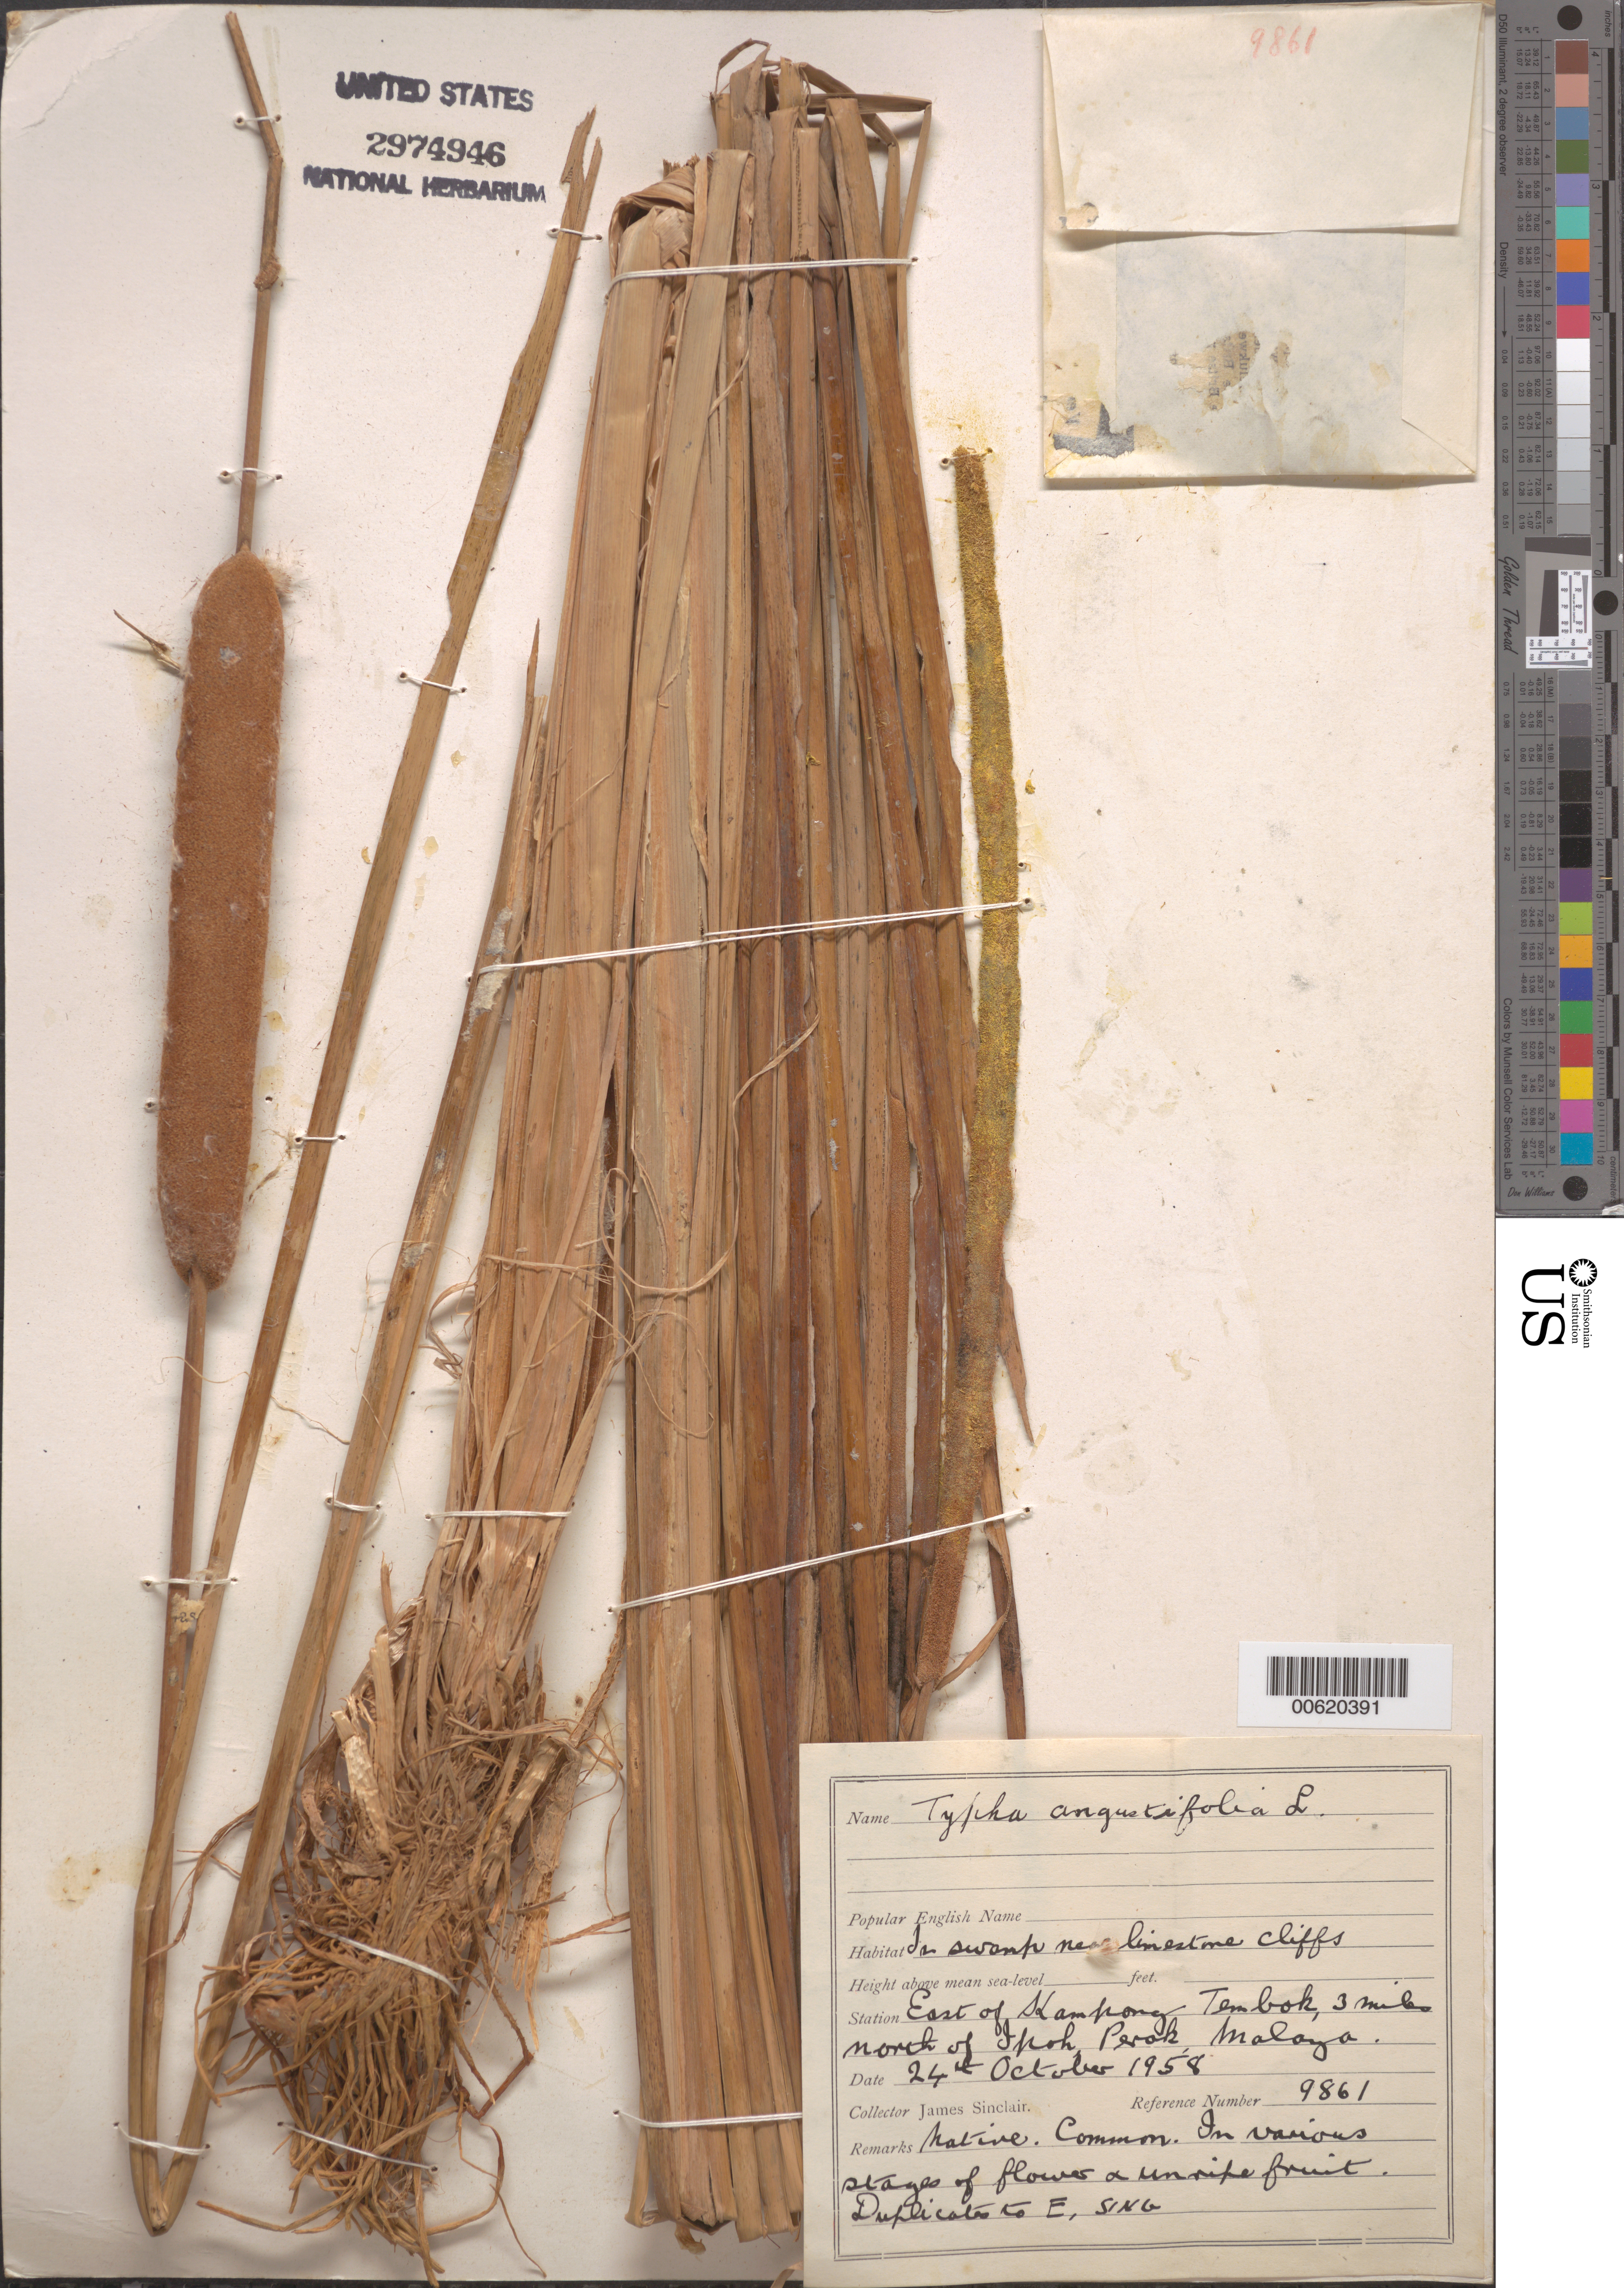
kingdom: Plantae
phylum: Tracheophyta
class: Liliopsida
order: Poales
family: Typhaceae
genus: Typha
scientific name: Typha angustifolia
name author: L.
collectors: J. Sinclair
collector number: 9861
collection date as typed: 24 Oct 1958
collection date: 1958-10-24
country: Malaysia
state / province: Perak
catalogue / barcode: US 2974946